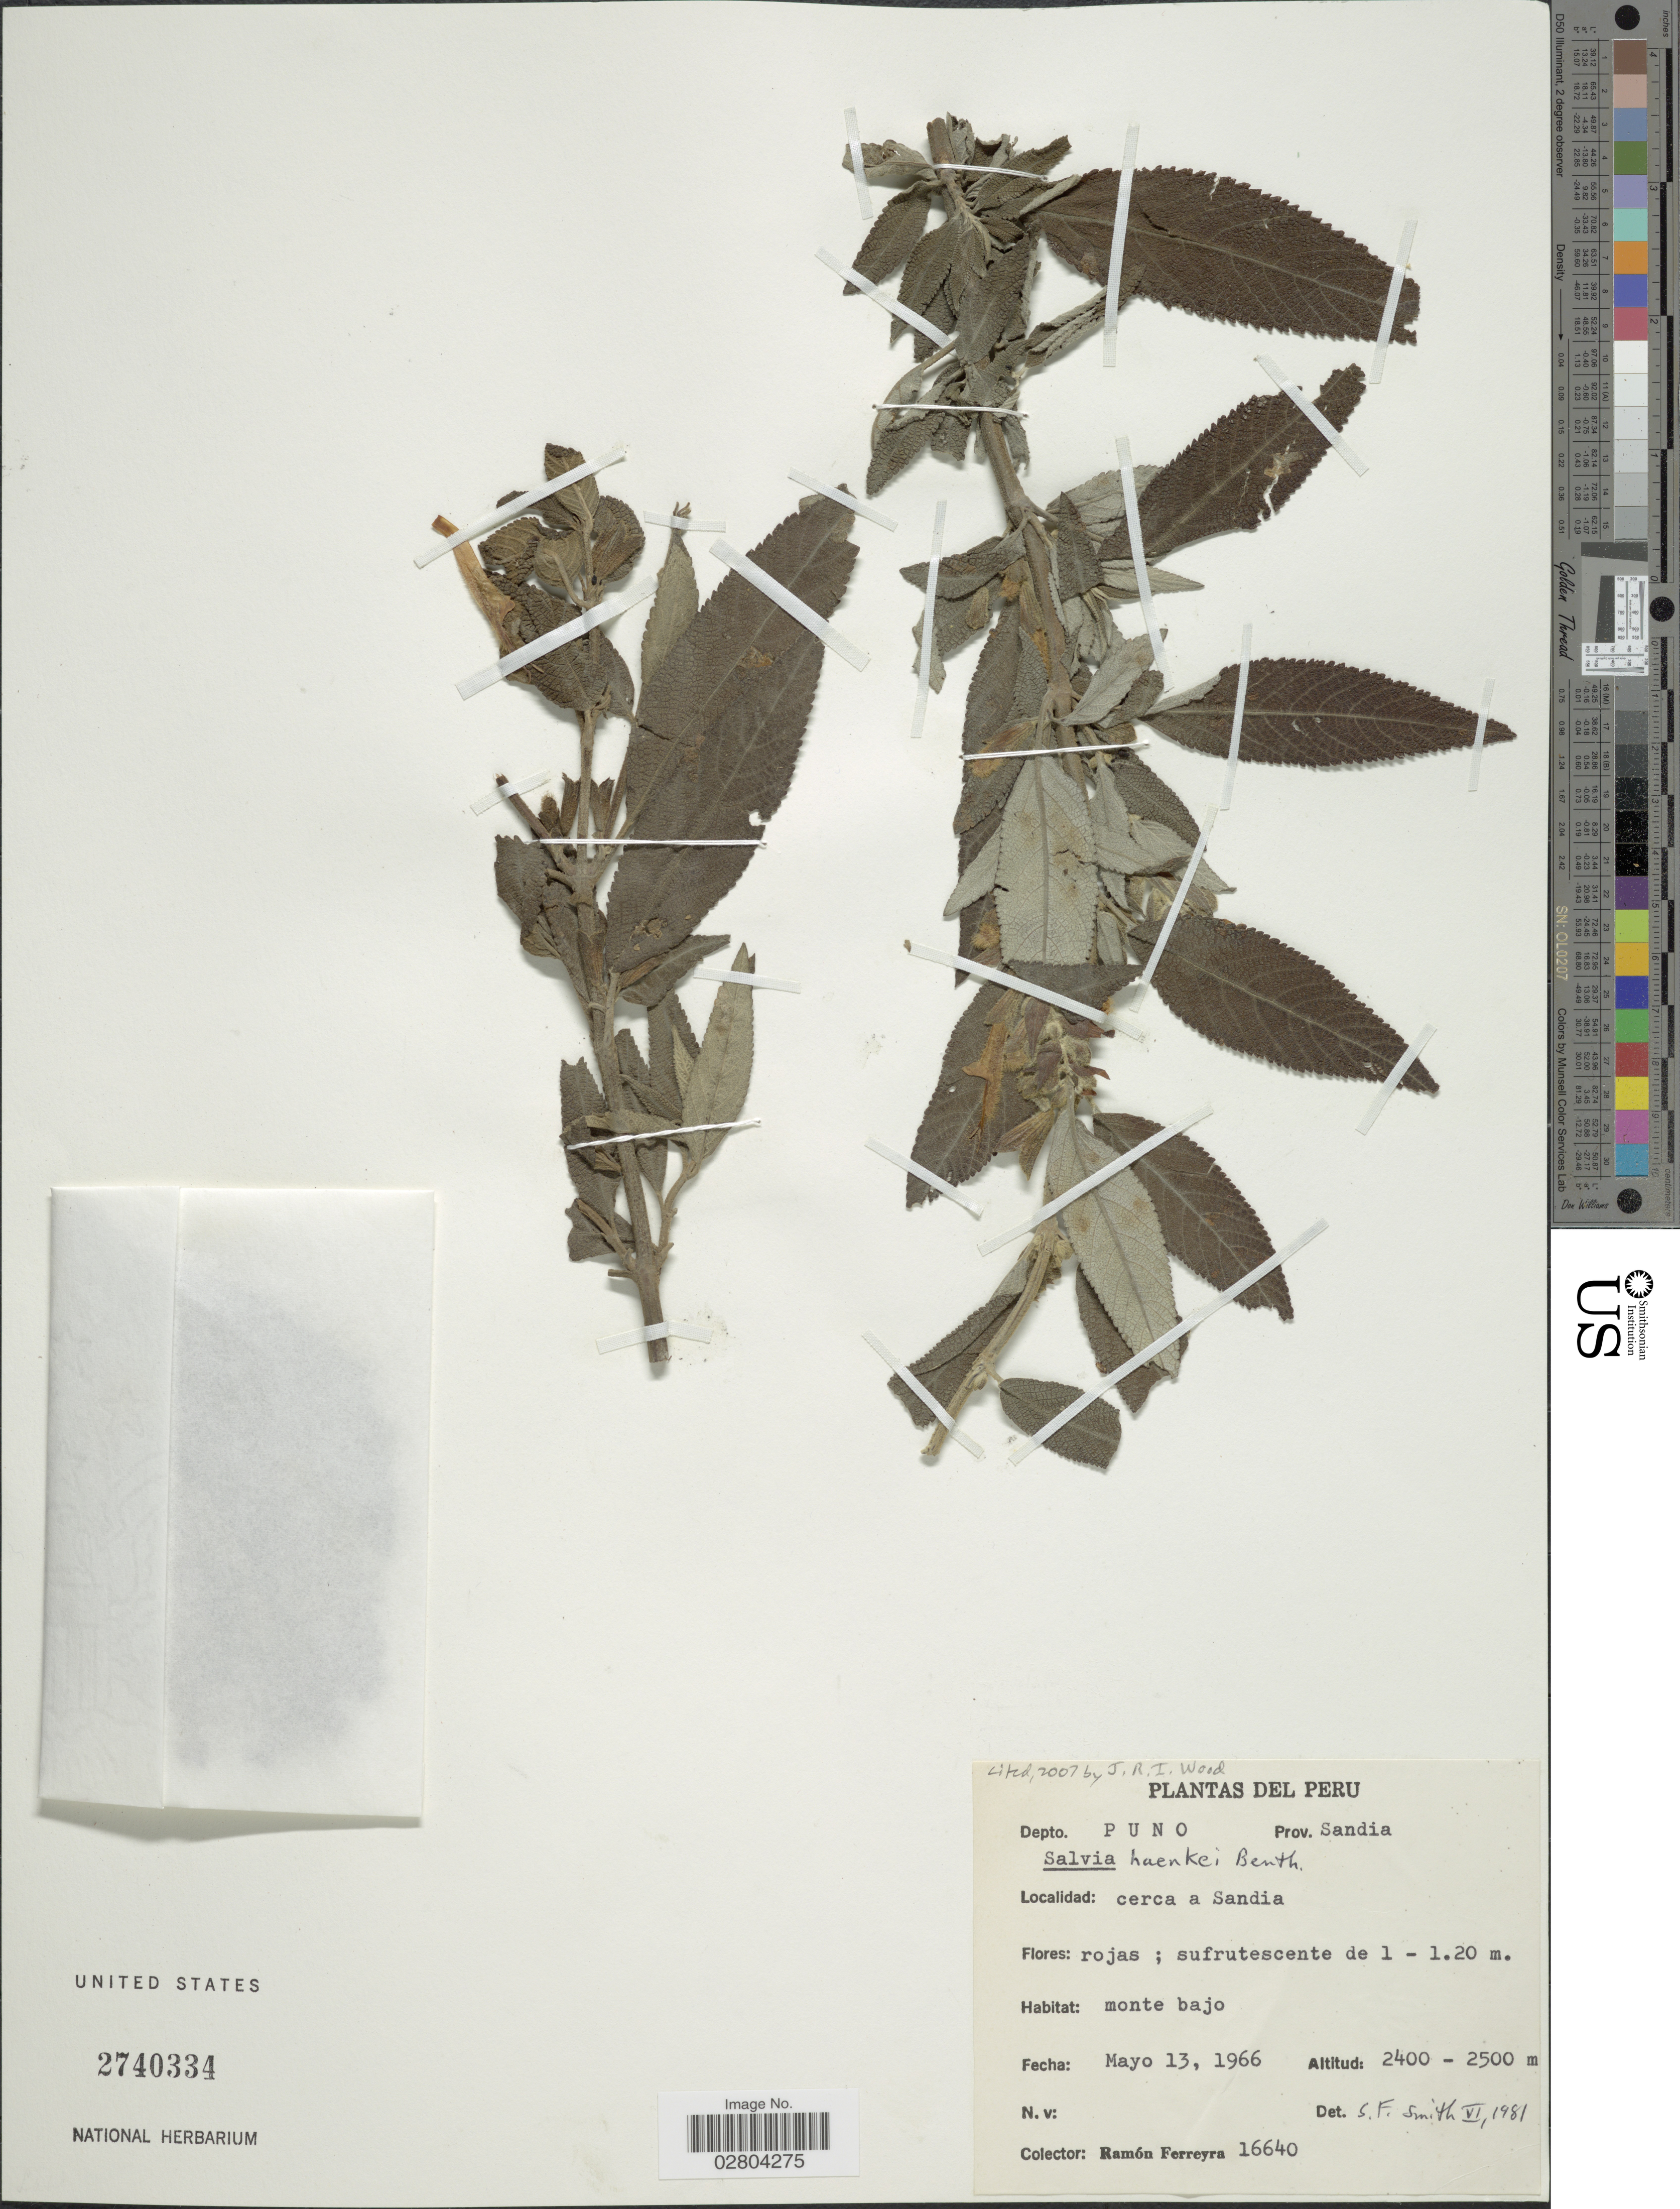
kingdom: Plantae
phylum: Tracheophyta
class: Magnoliopsida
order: Lamiales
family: Lamiaceae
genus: Salvia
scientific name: Salvia haenkei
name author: Benth.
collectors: R. A. Ferreyra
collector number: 16640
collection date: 1966-05-13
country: Peru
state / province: Puno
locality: Depto. Puno. Prov. Sandia. cerca a Sandia.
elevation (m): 2400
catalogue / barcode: US 2740334